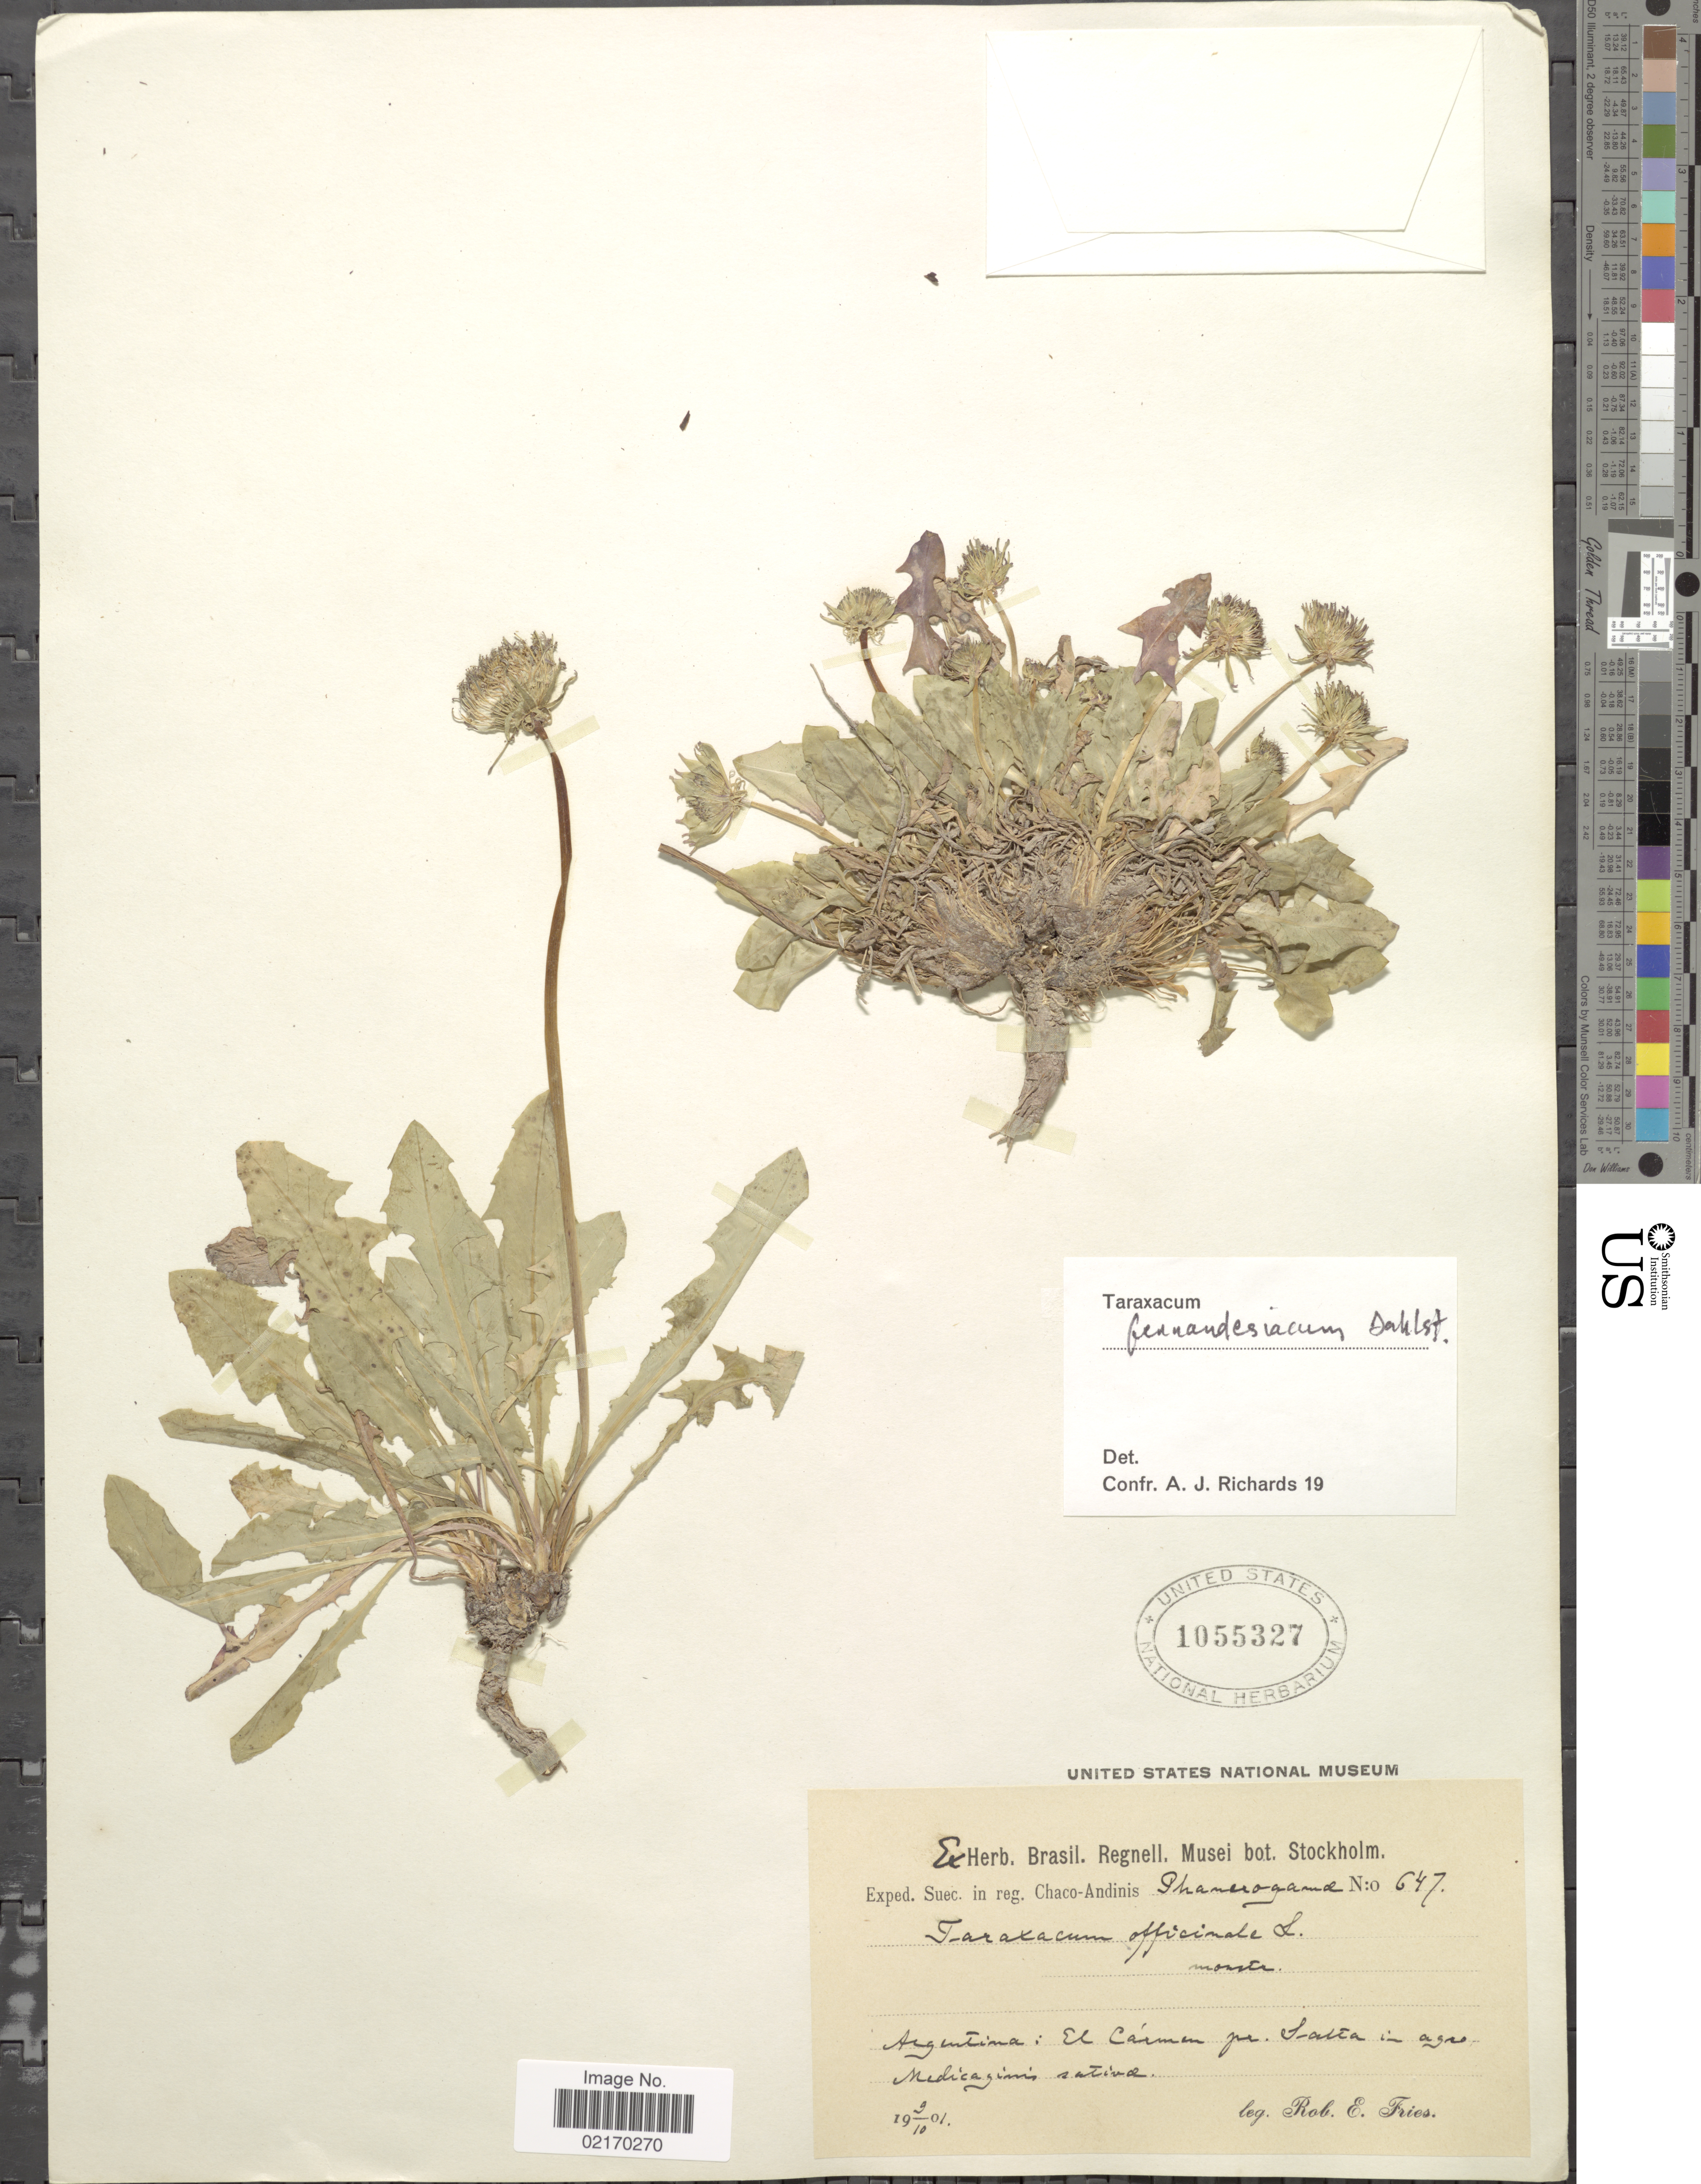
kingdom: Plantae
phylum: Tracheophyta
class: Magnoliopsida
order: Asterales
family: Asteraceae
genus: Taraxacum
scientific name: Taraxacum fernandezianum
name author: Dahlst. ex Dahlst.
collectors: R. E. Fries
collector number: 647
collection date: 1901-10-09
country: Argentina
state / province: Salta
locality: El Carmen pr. Salta in agro-medicaginnis sativae.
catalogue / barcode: US 1055327